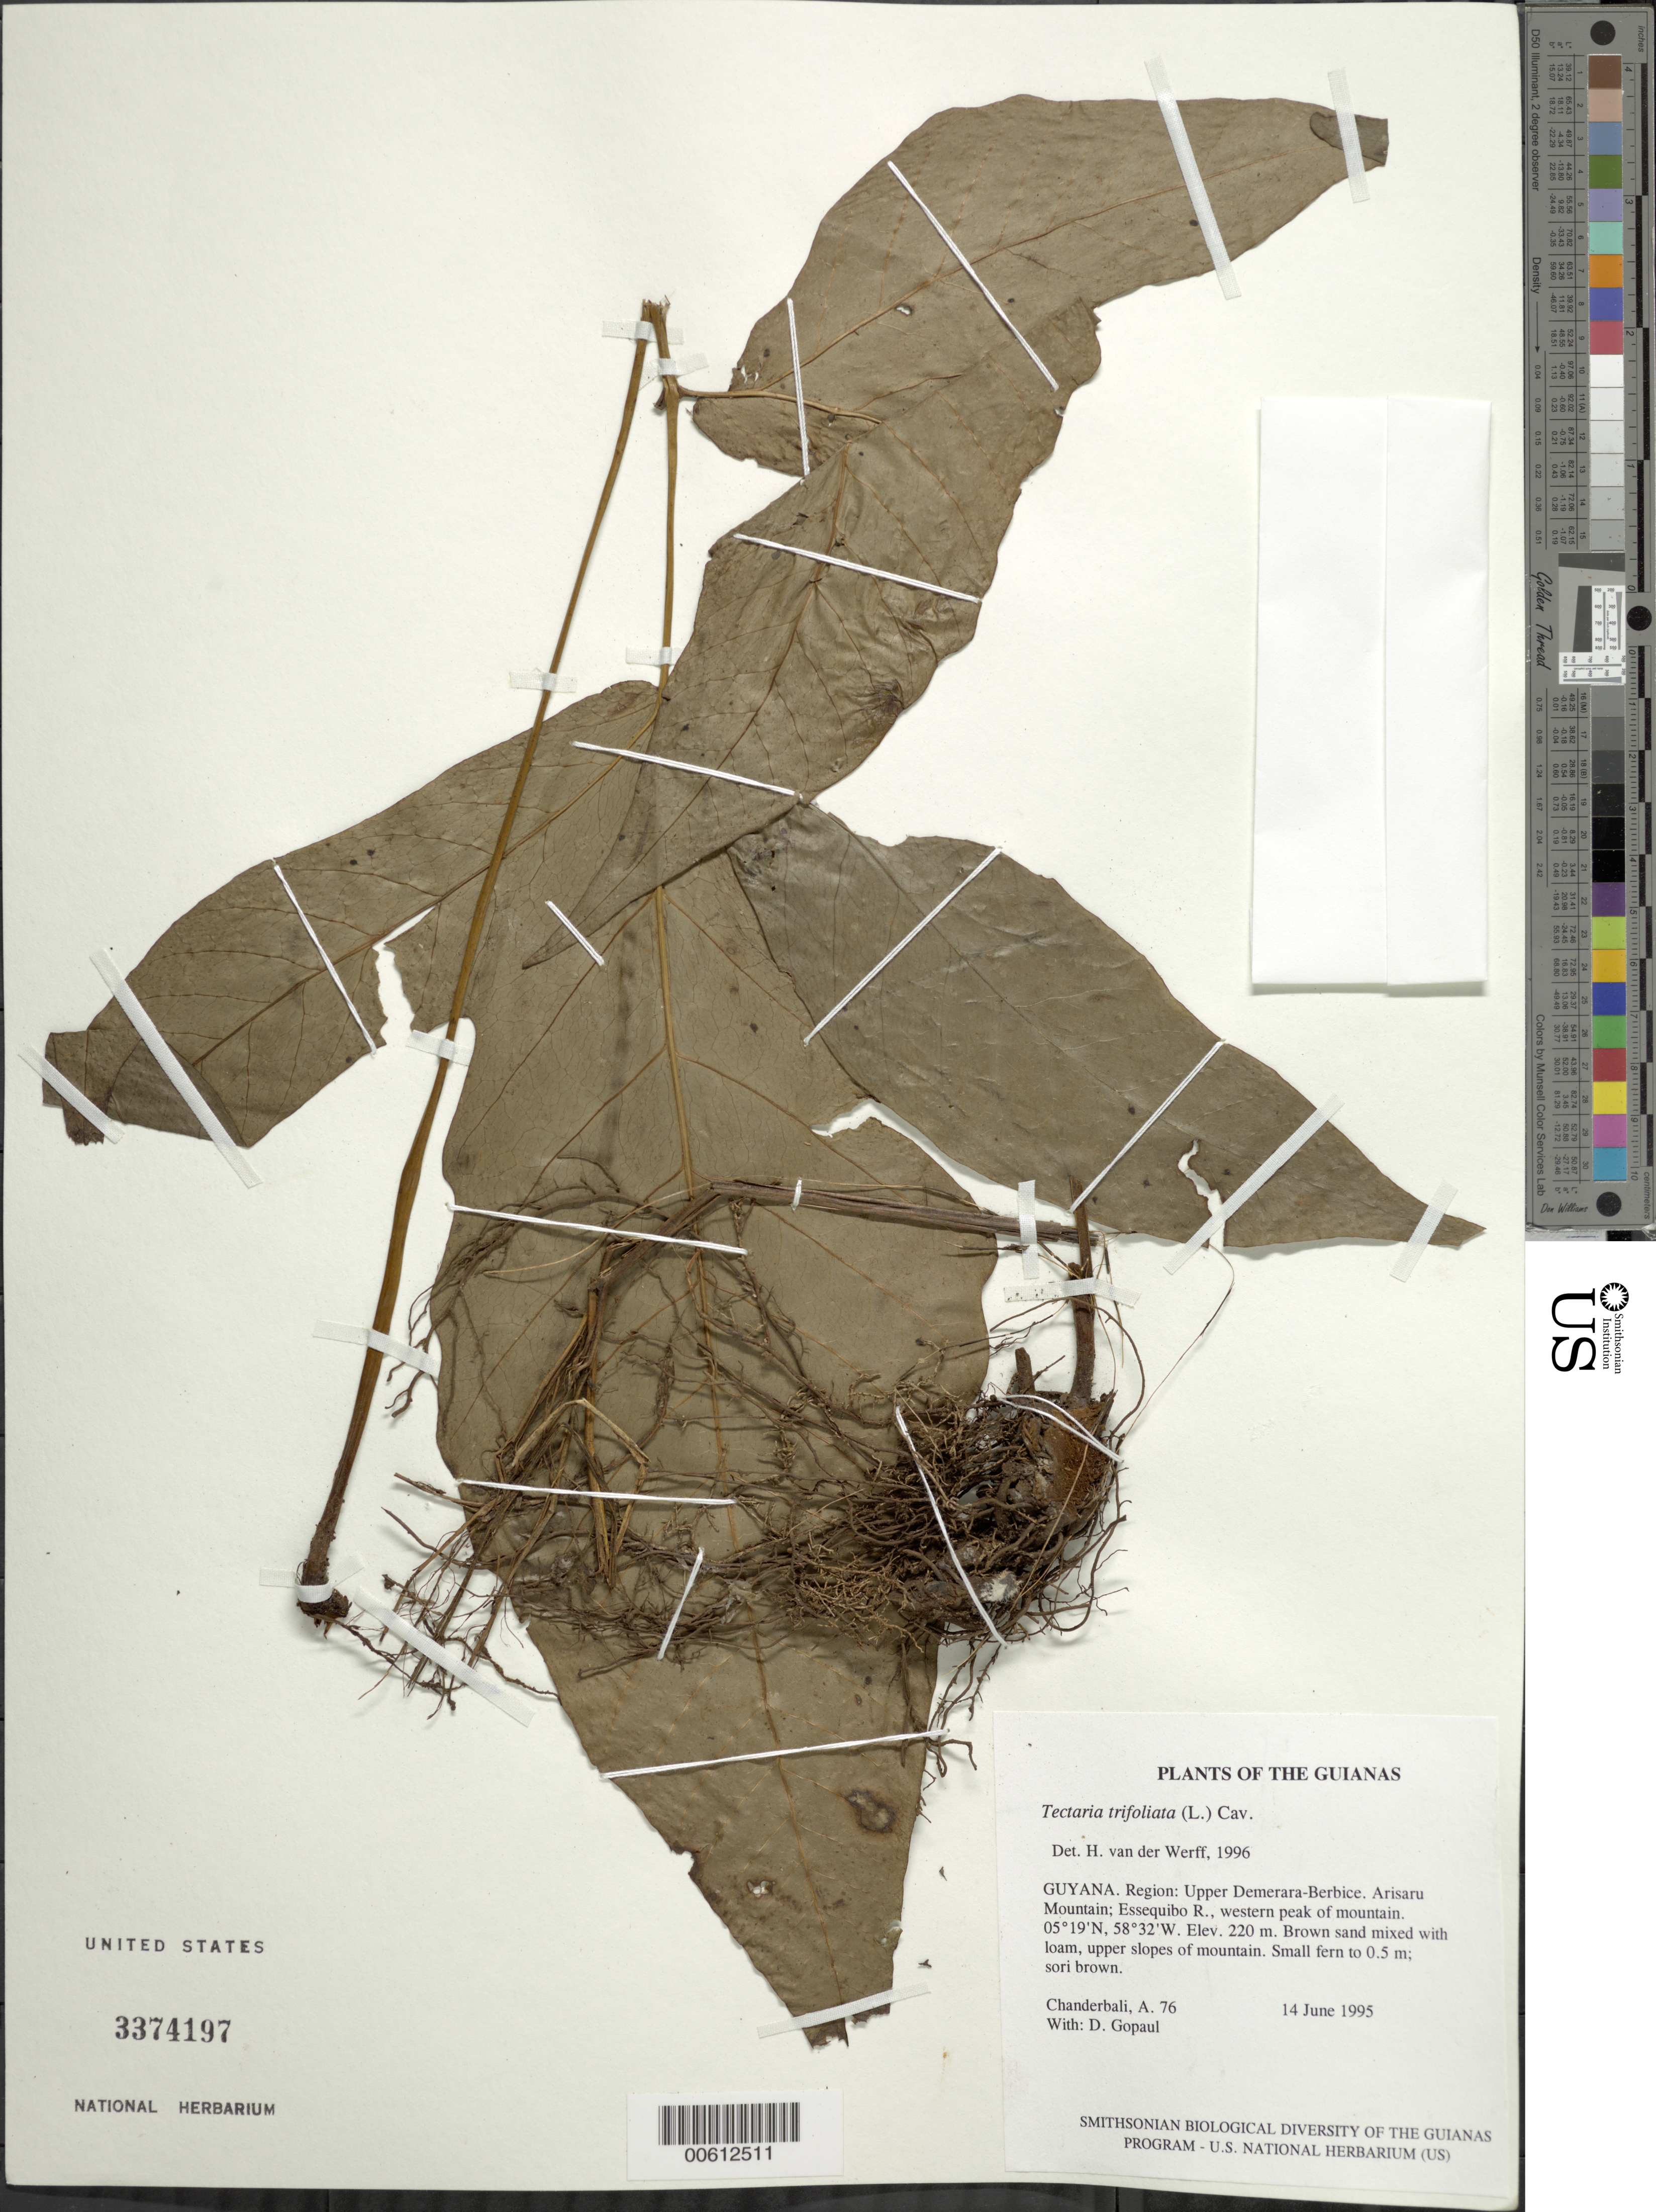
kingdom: Plantae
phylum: Tracheophyta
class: Polypodiopsida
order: Polypodiales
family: Tectariaceae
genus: Tectaria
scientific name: Tectaria trifoliata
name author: (L.) Cav.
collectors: A. S. Chanderbali & D. Gopaul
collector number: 0076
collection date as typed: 14 June 1995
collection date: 1995-06-14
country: Guyana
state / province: U. Demerara-Berbice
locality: Arisaru Mountain; Essequibo R., western peak of mountain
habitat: Brown sand mixed with loam, upper slopes of mountain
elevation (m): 220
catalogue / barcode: US 3374197